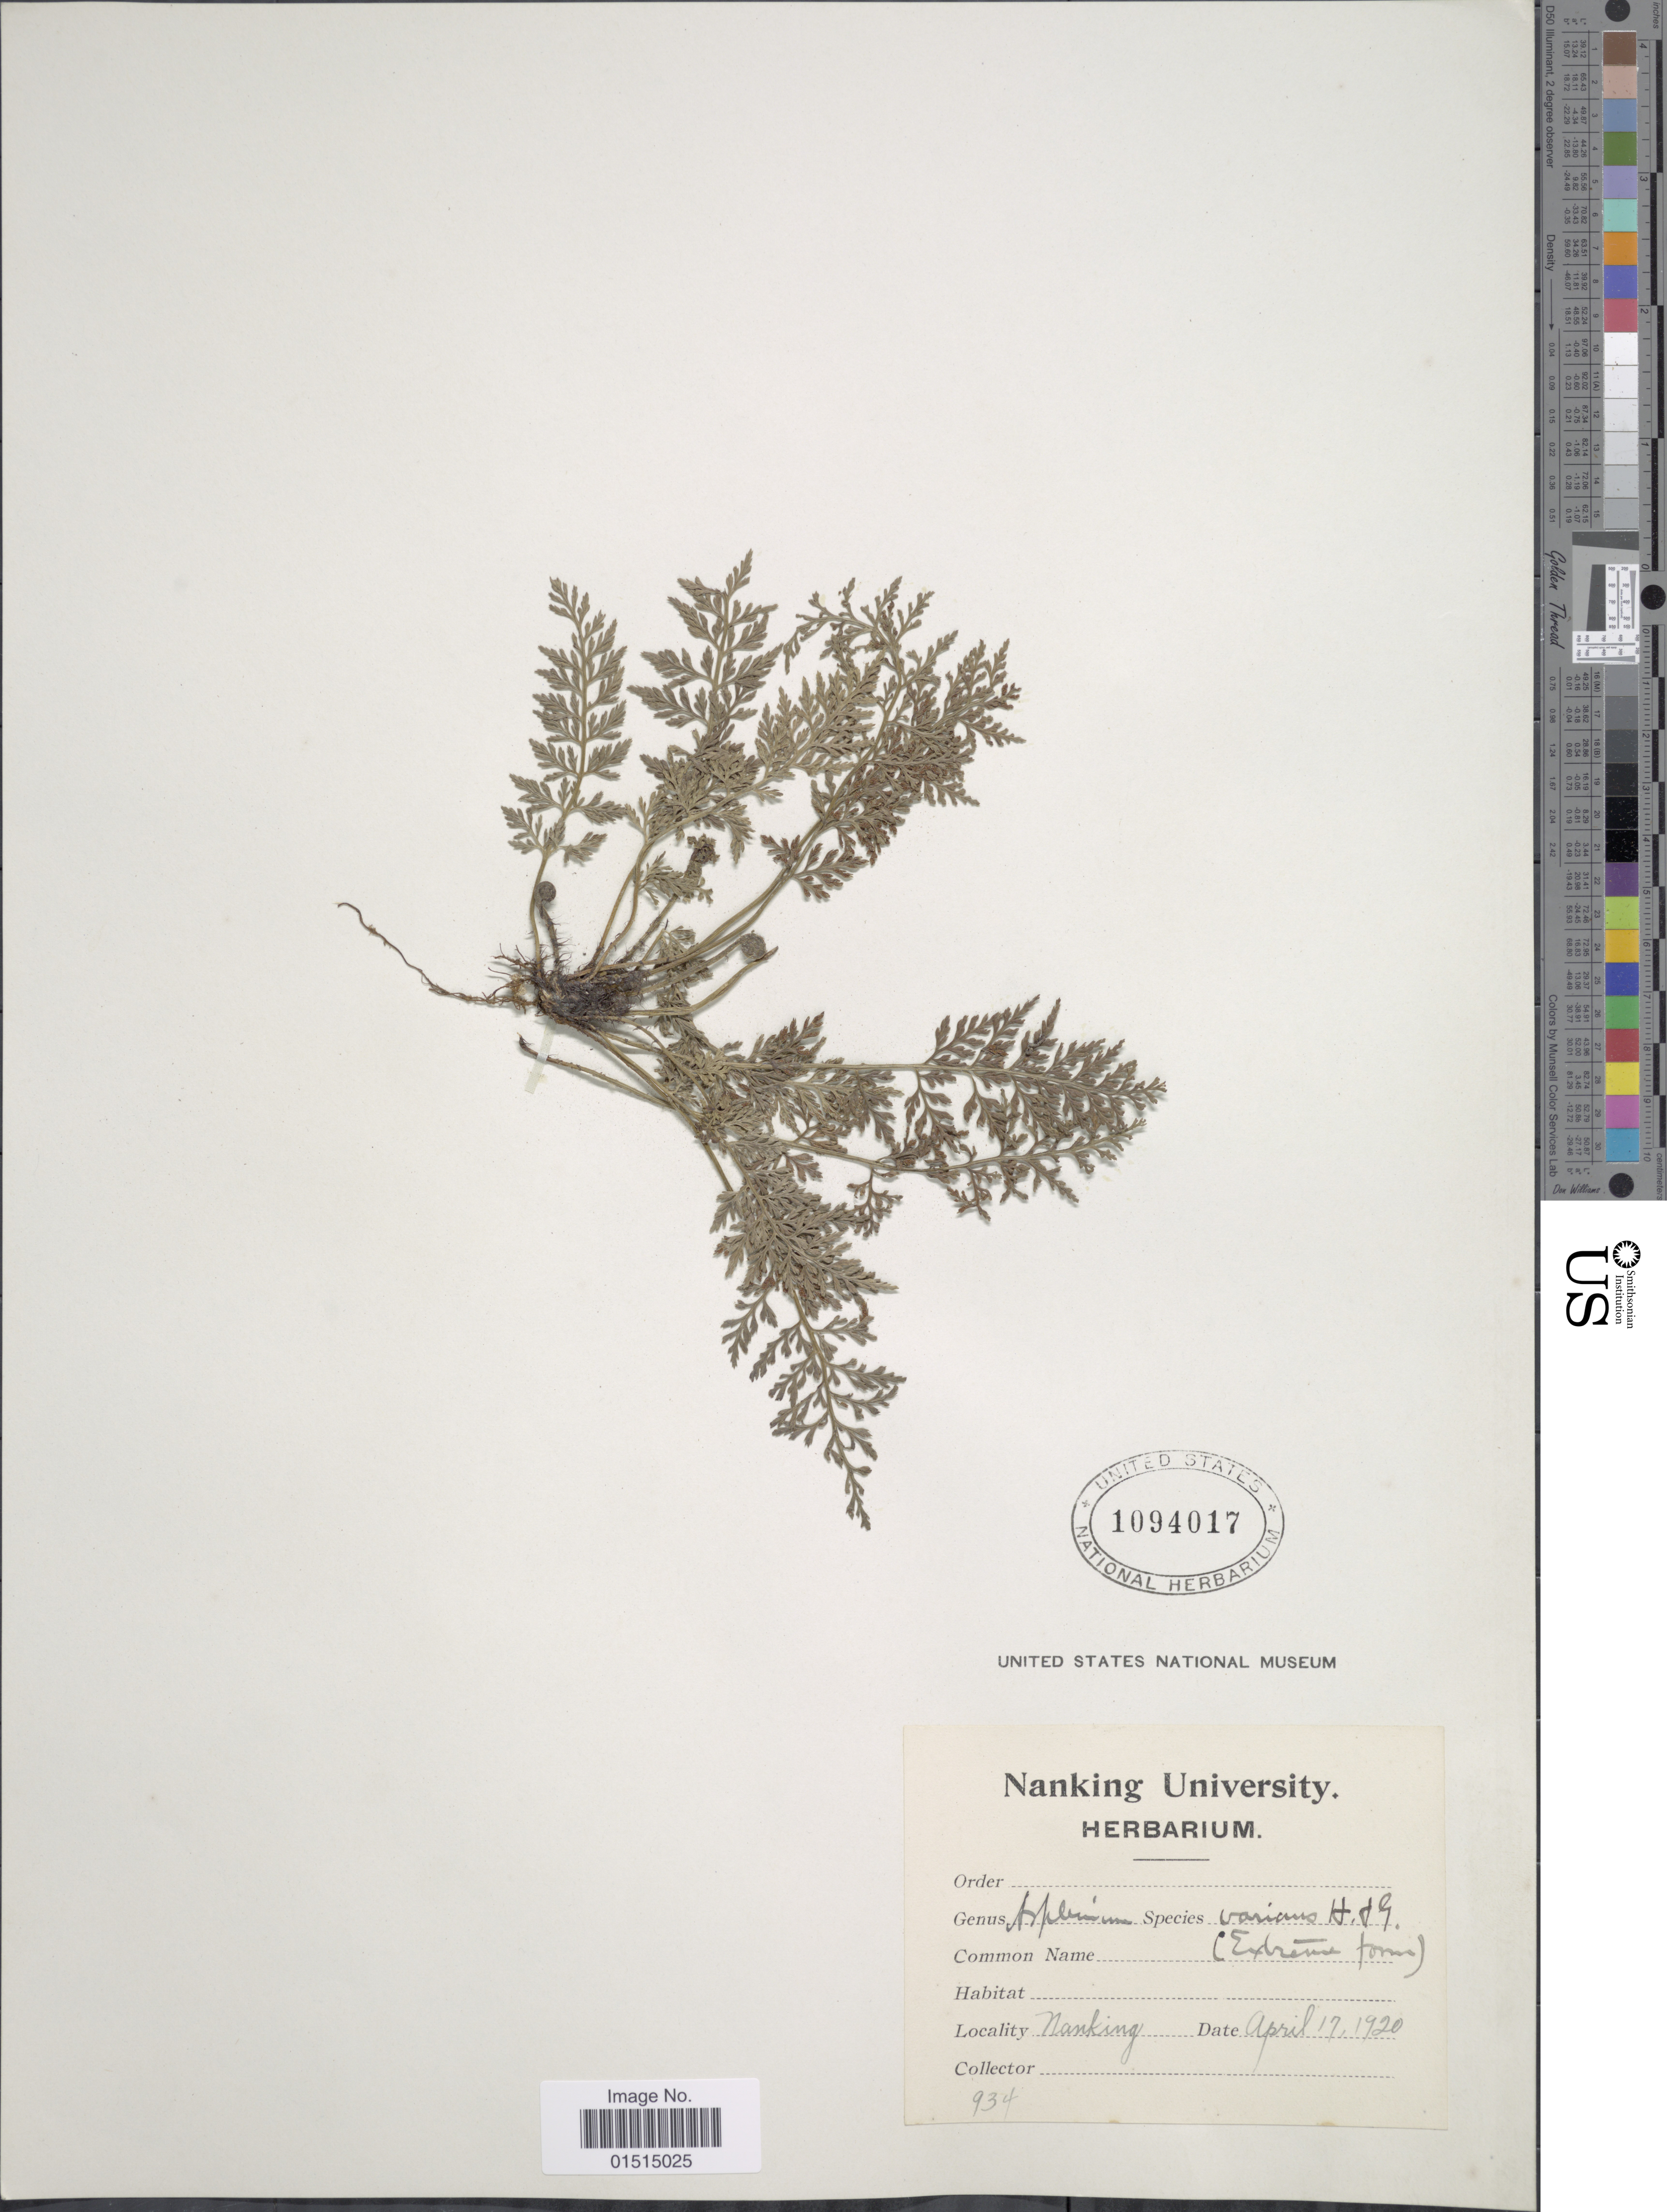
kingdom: Plantae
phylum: Tracheophyta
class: Polypodiopsida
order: Polypodiales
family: Aspleniaceae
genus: Asplenium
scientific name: Asplenium laciniatum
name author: D. Don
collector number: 934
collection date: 1920-04-17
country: China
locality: Nanking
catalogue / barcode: US 1094017